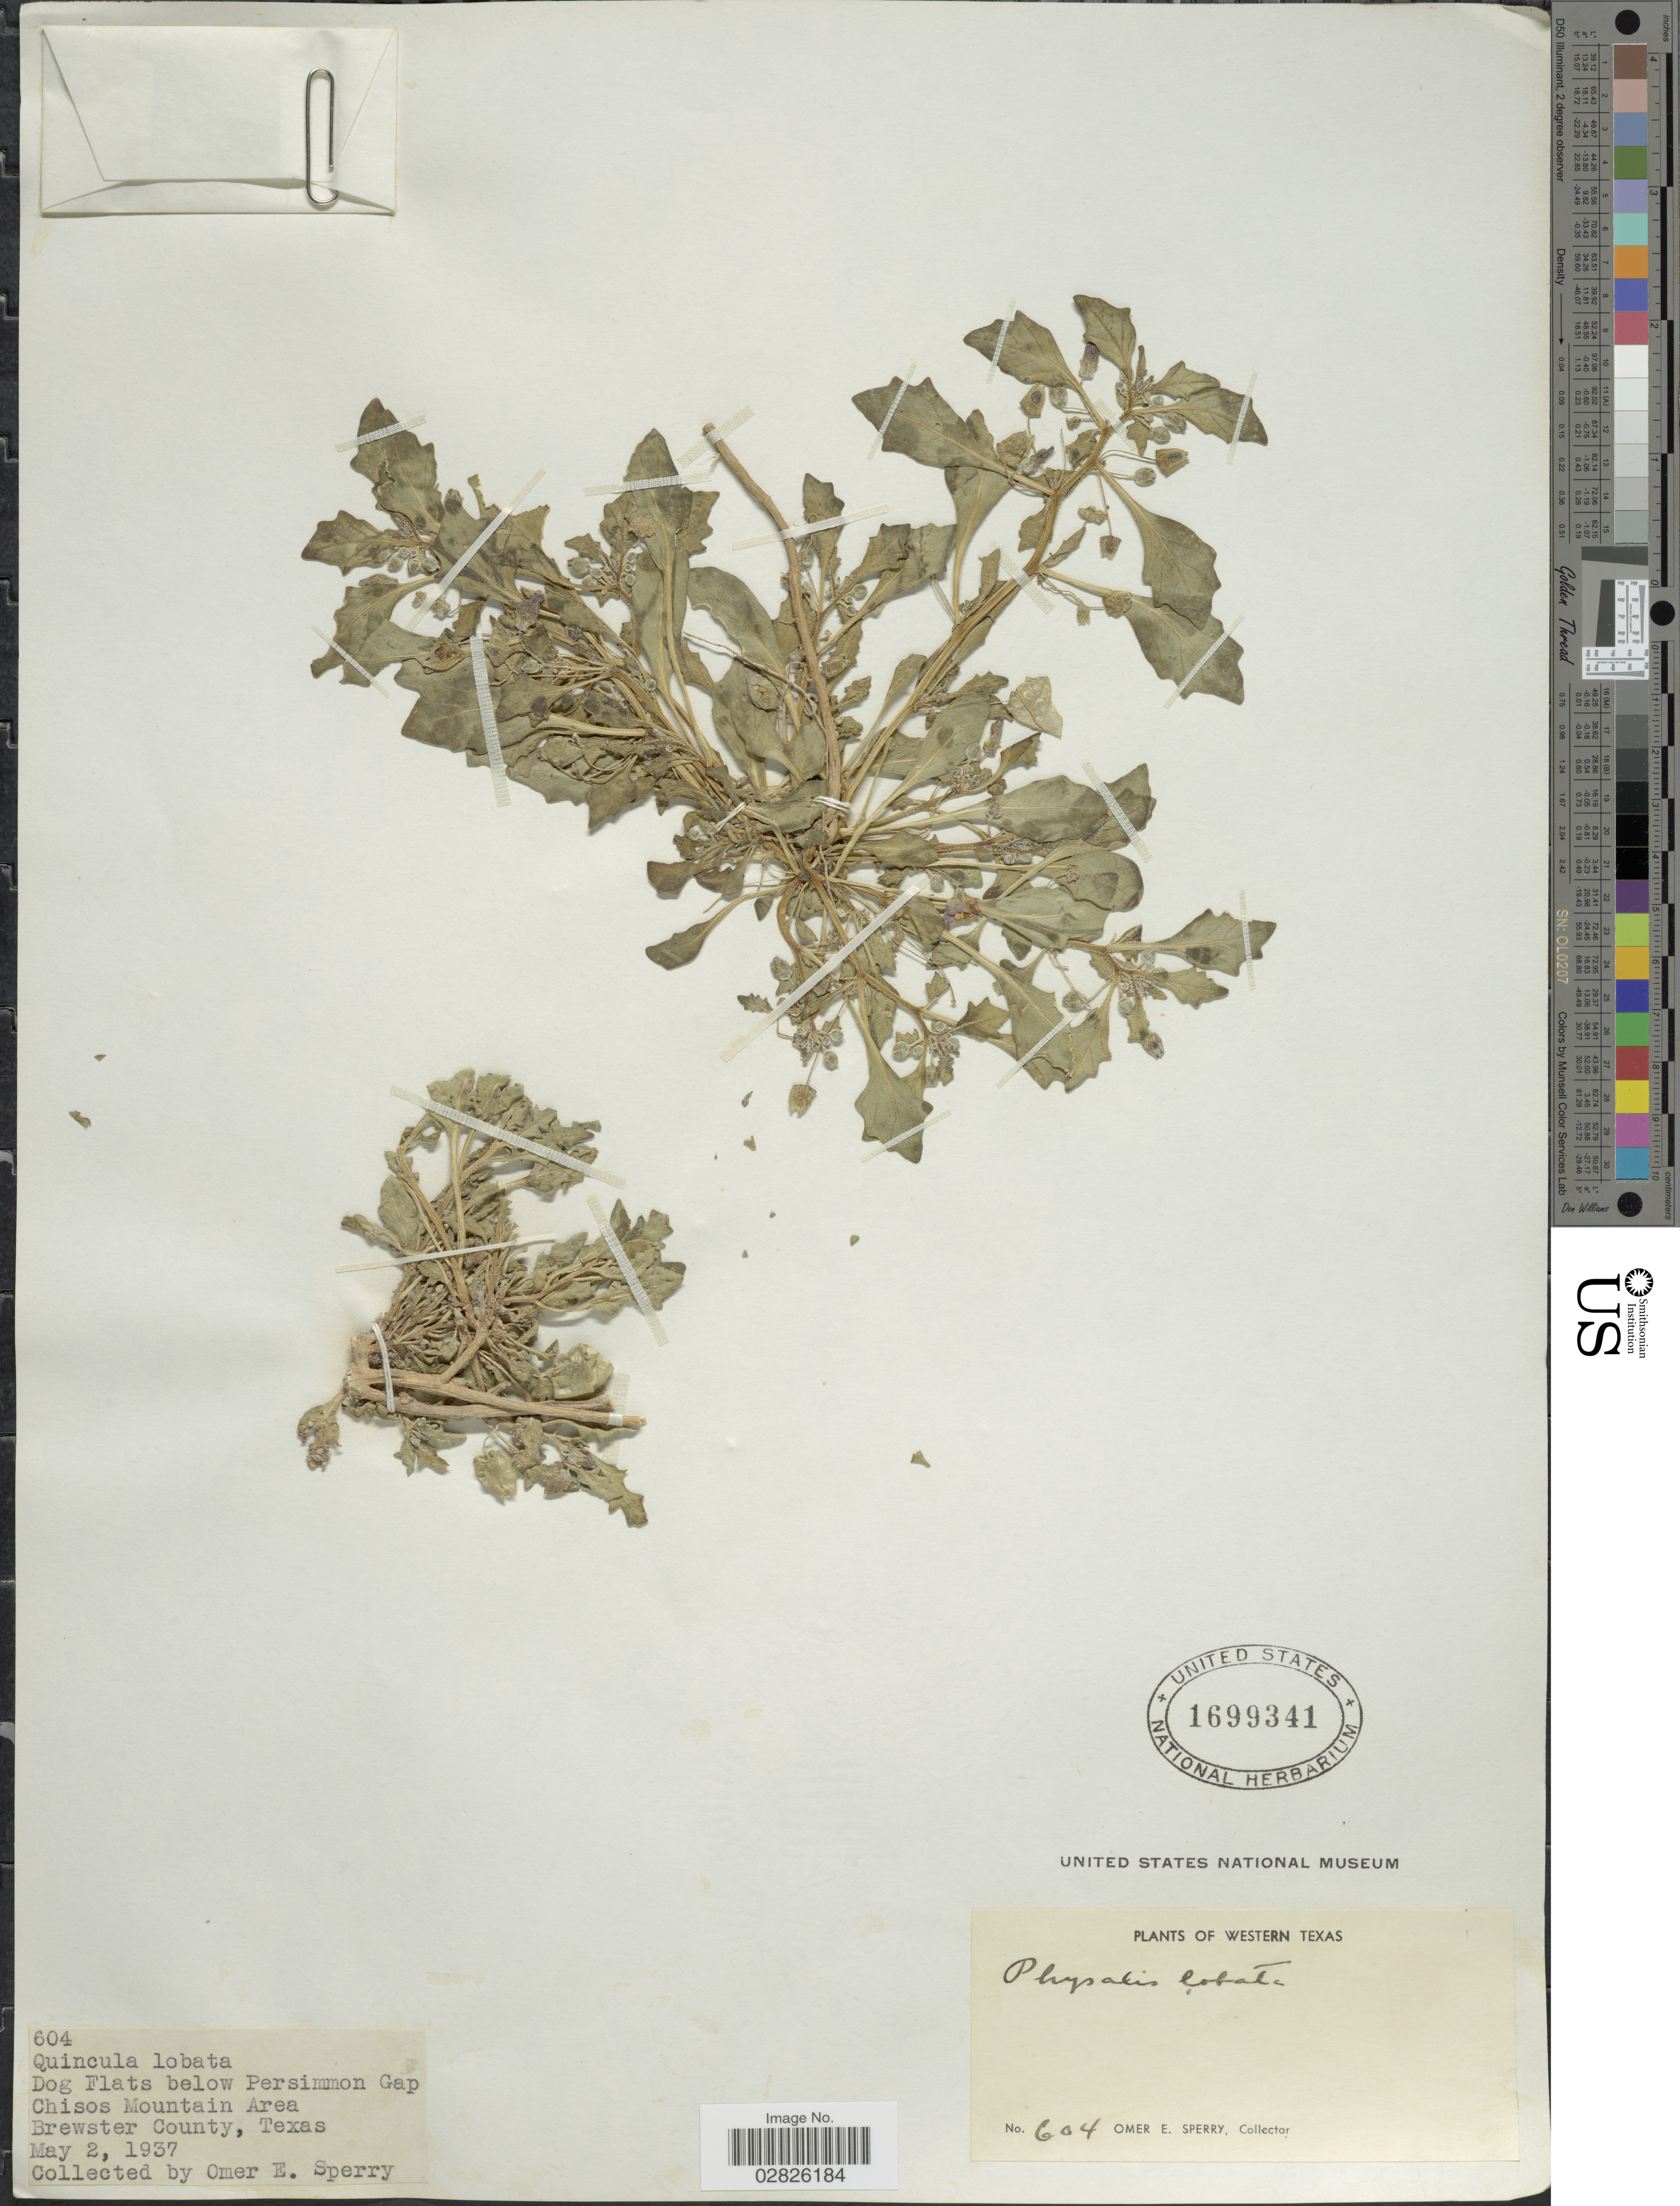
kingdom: Plantae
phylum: Tracheophyta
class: Magnoliopsida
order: Solanales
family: Solanaceae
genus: Quincula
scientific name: Quincula lobata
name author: (Torr.) Raf.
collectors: O. E. Sperry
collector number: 604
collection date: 1937-05-02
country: United States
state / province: Texas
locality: Dog Flats below Persimmon Gap, Chisos Mountain Area, Brewster County.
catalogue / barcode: US 1699341